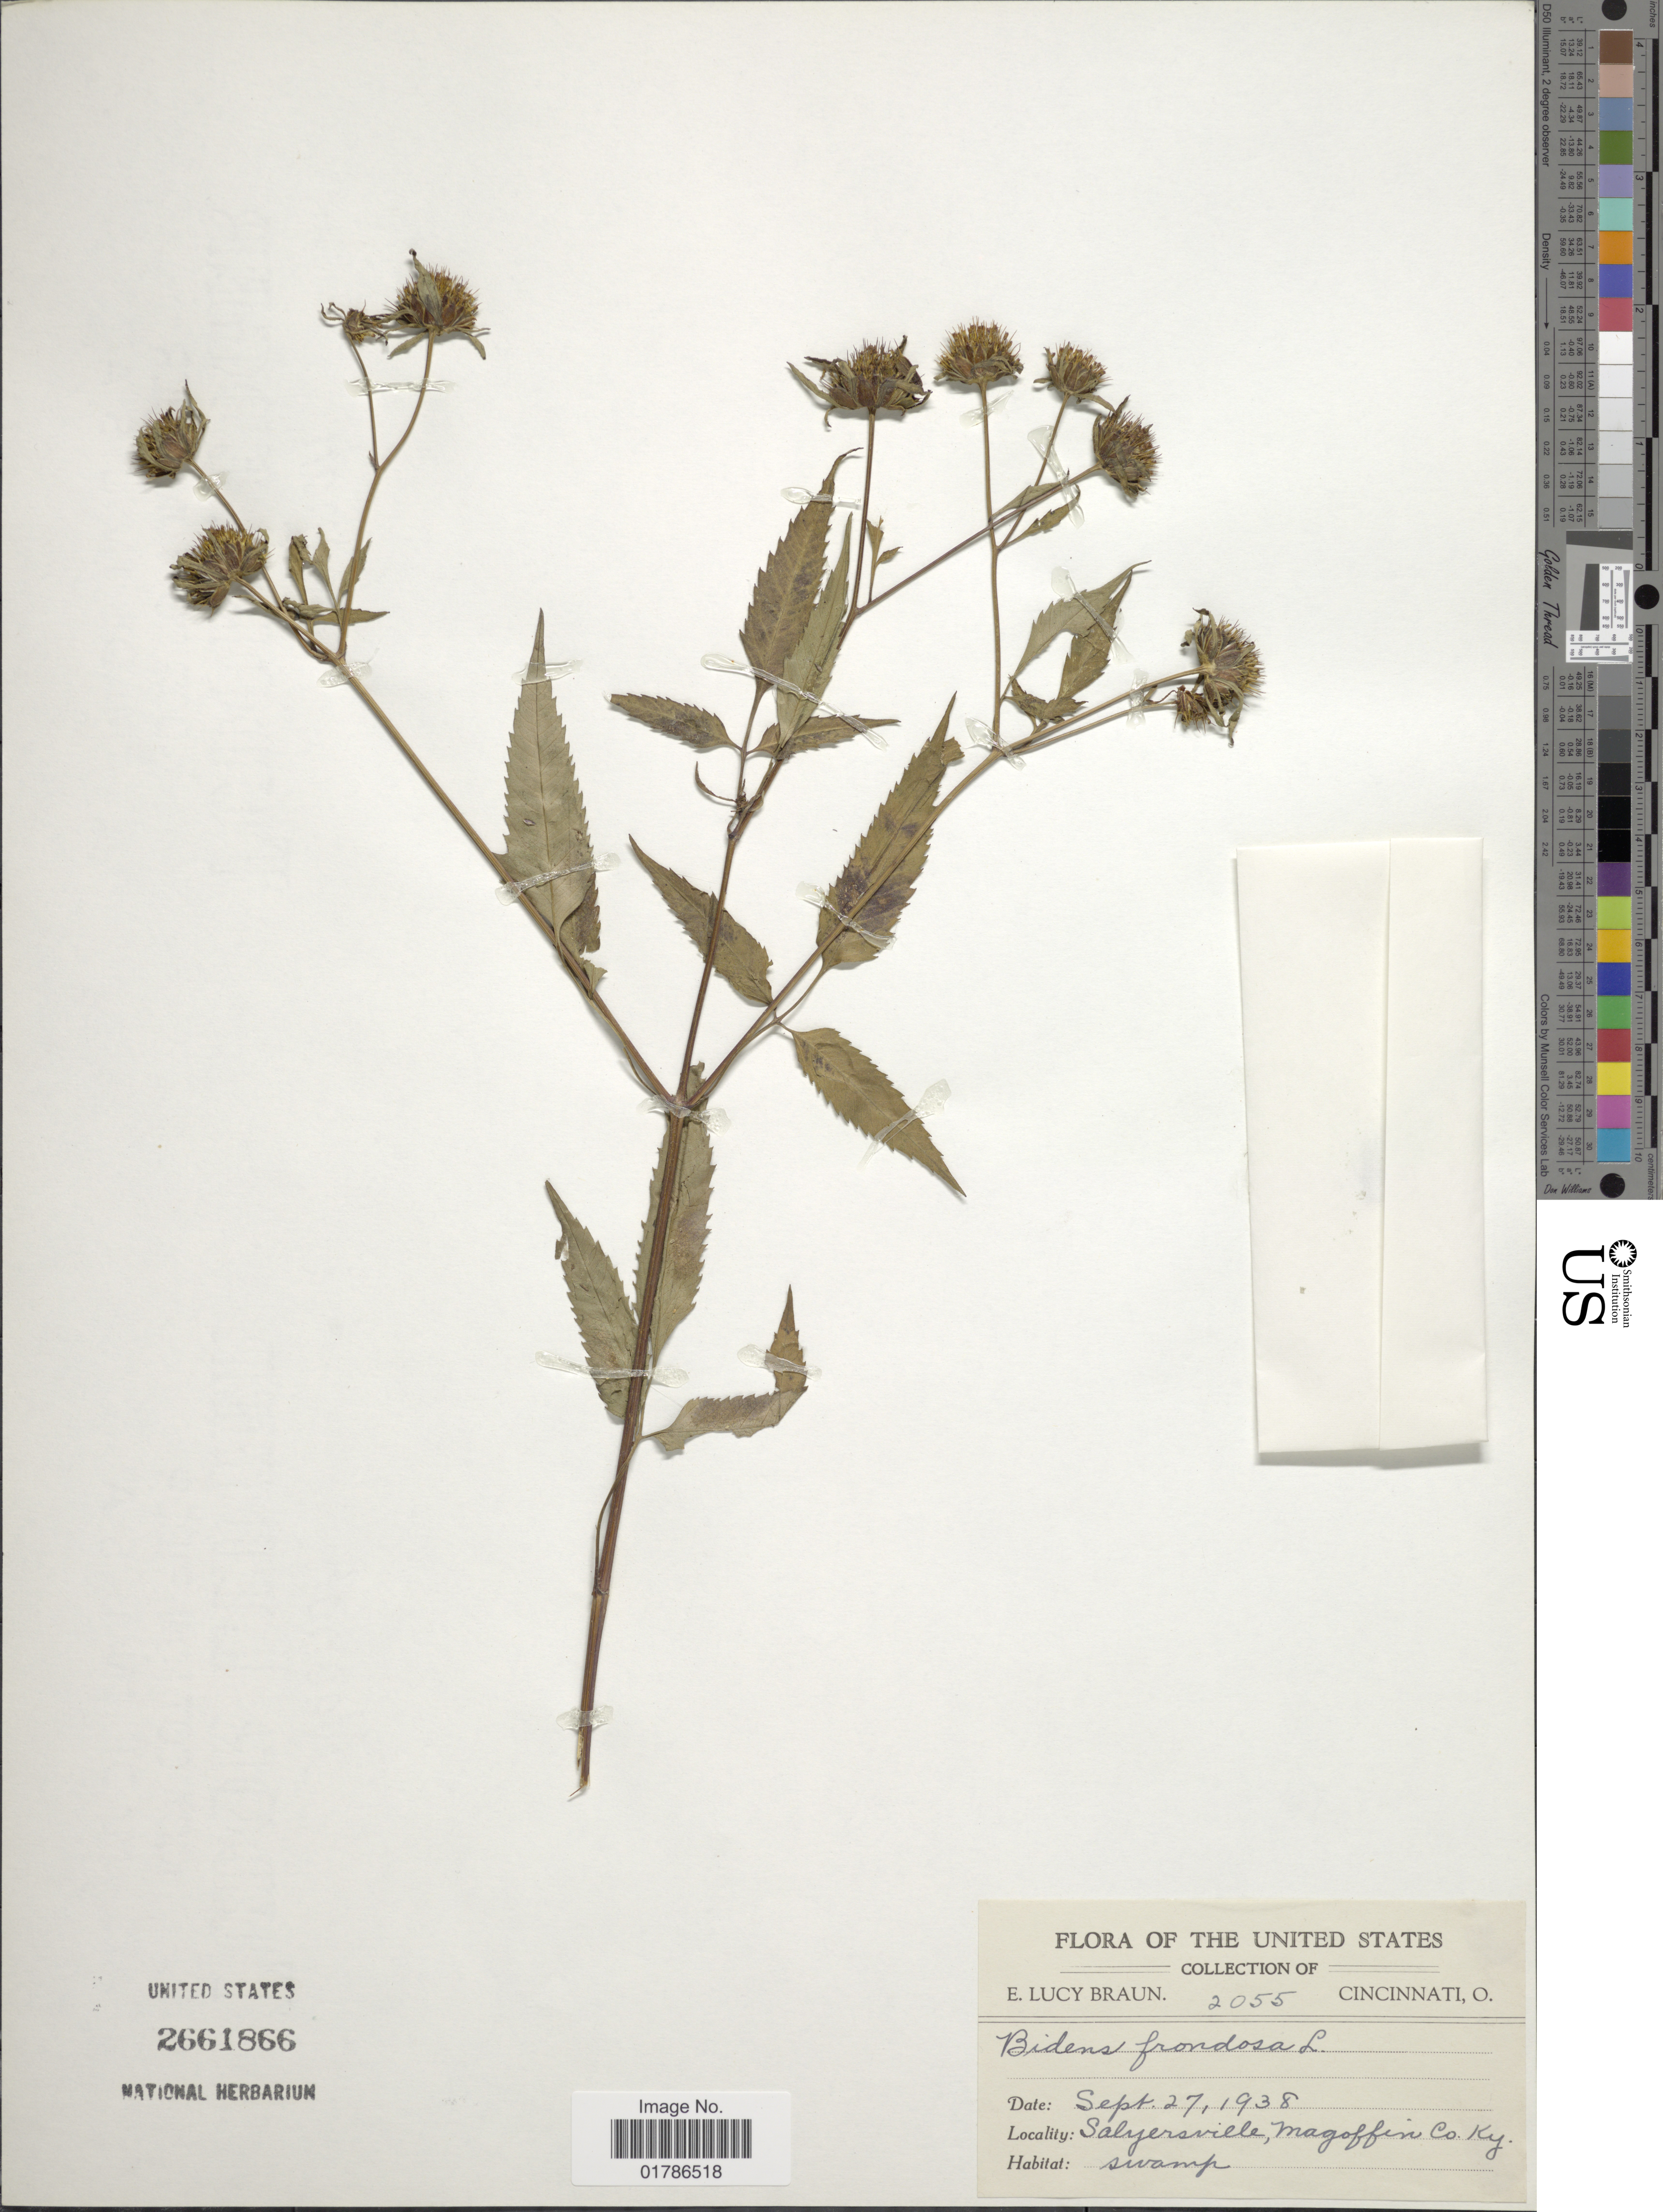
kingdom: Plantae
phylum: Tracheophyta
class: Magnoliopsida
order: Asterales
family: Asteraceae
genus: Bidens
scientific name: Bidens frondosa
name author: L.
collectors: E. L. Braun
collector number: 2055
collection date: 1938-09-27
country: United States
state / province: Kentucky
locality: Salyersville, magoffin Co.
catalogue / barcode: US 2661866